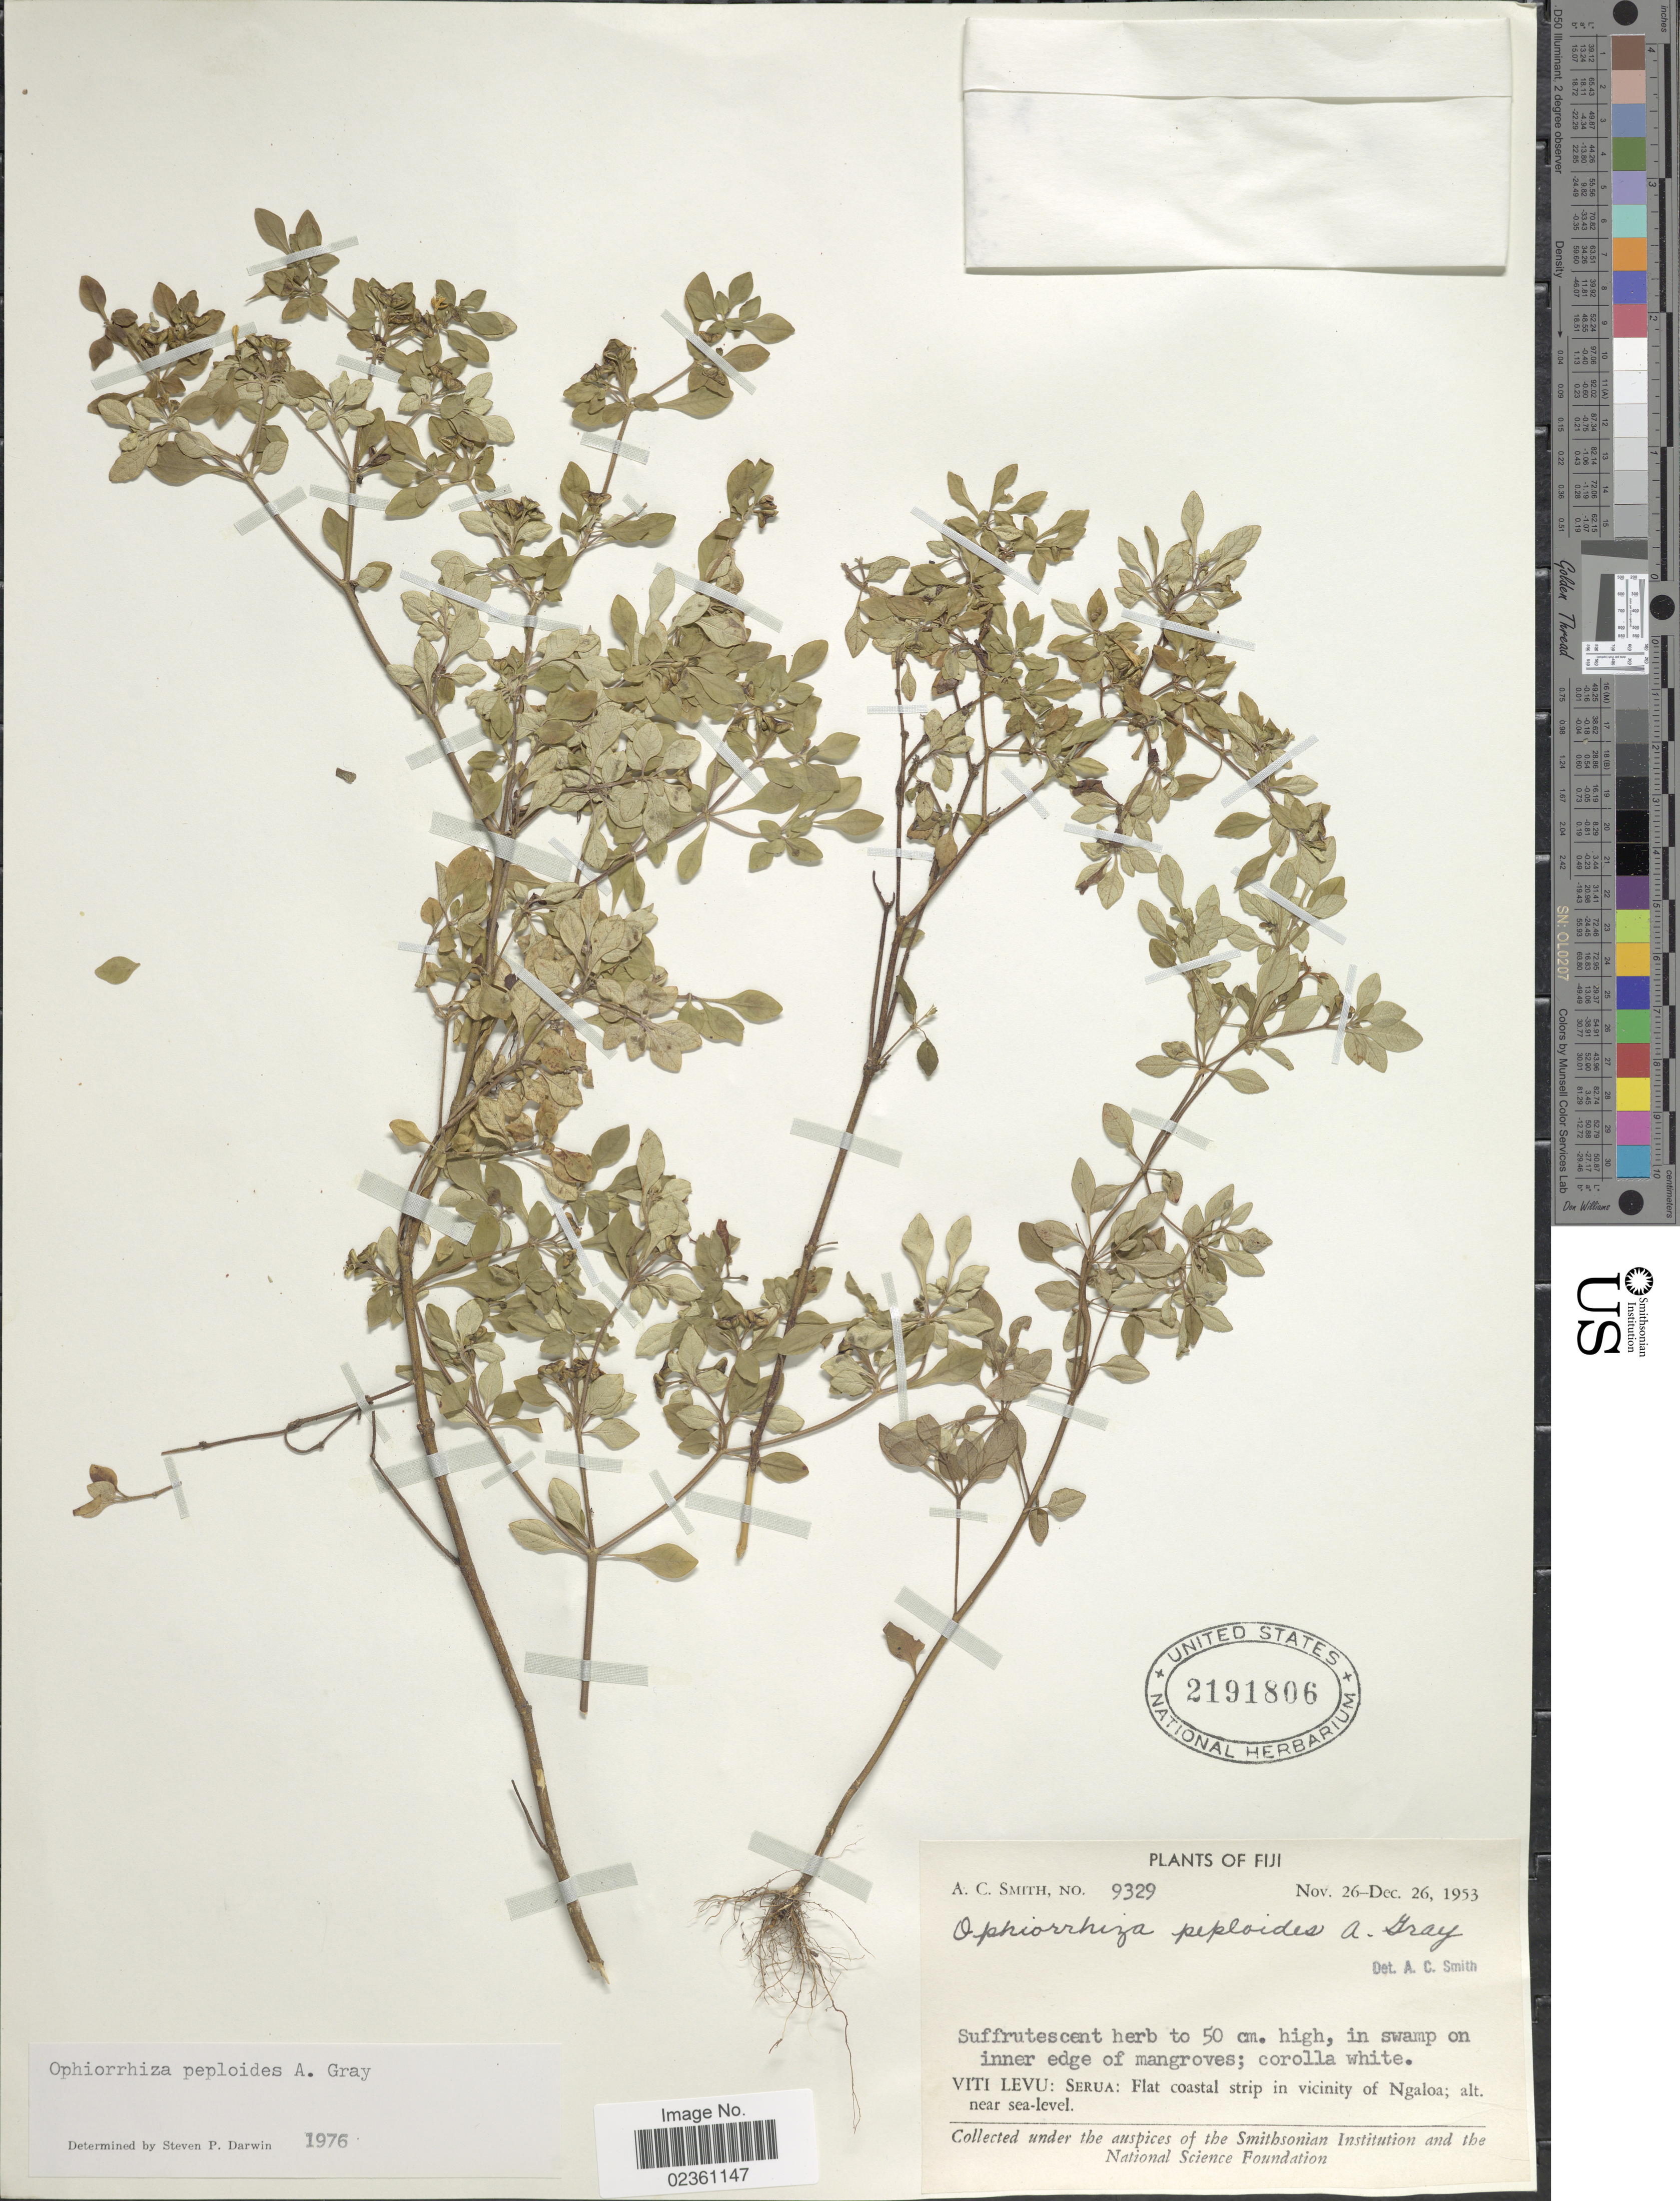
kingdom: Plantae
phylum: Tracheophyta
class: Magnoliopsida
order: Gentianales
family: Rubiaceae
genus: Ophiorrhiza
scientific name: Ophiorrhiza peploides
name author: A. Gray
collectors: A. C. Smith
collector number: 9329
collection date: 1953-11-26/1953-12-26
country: Fiji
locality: In swamp on inner edge of mangroves, Viti Levu: Serua: Flat coastal strip in vicinity of Ngaloa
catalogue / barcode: US 2191806